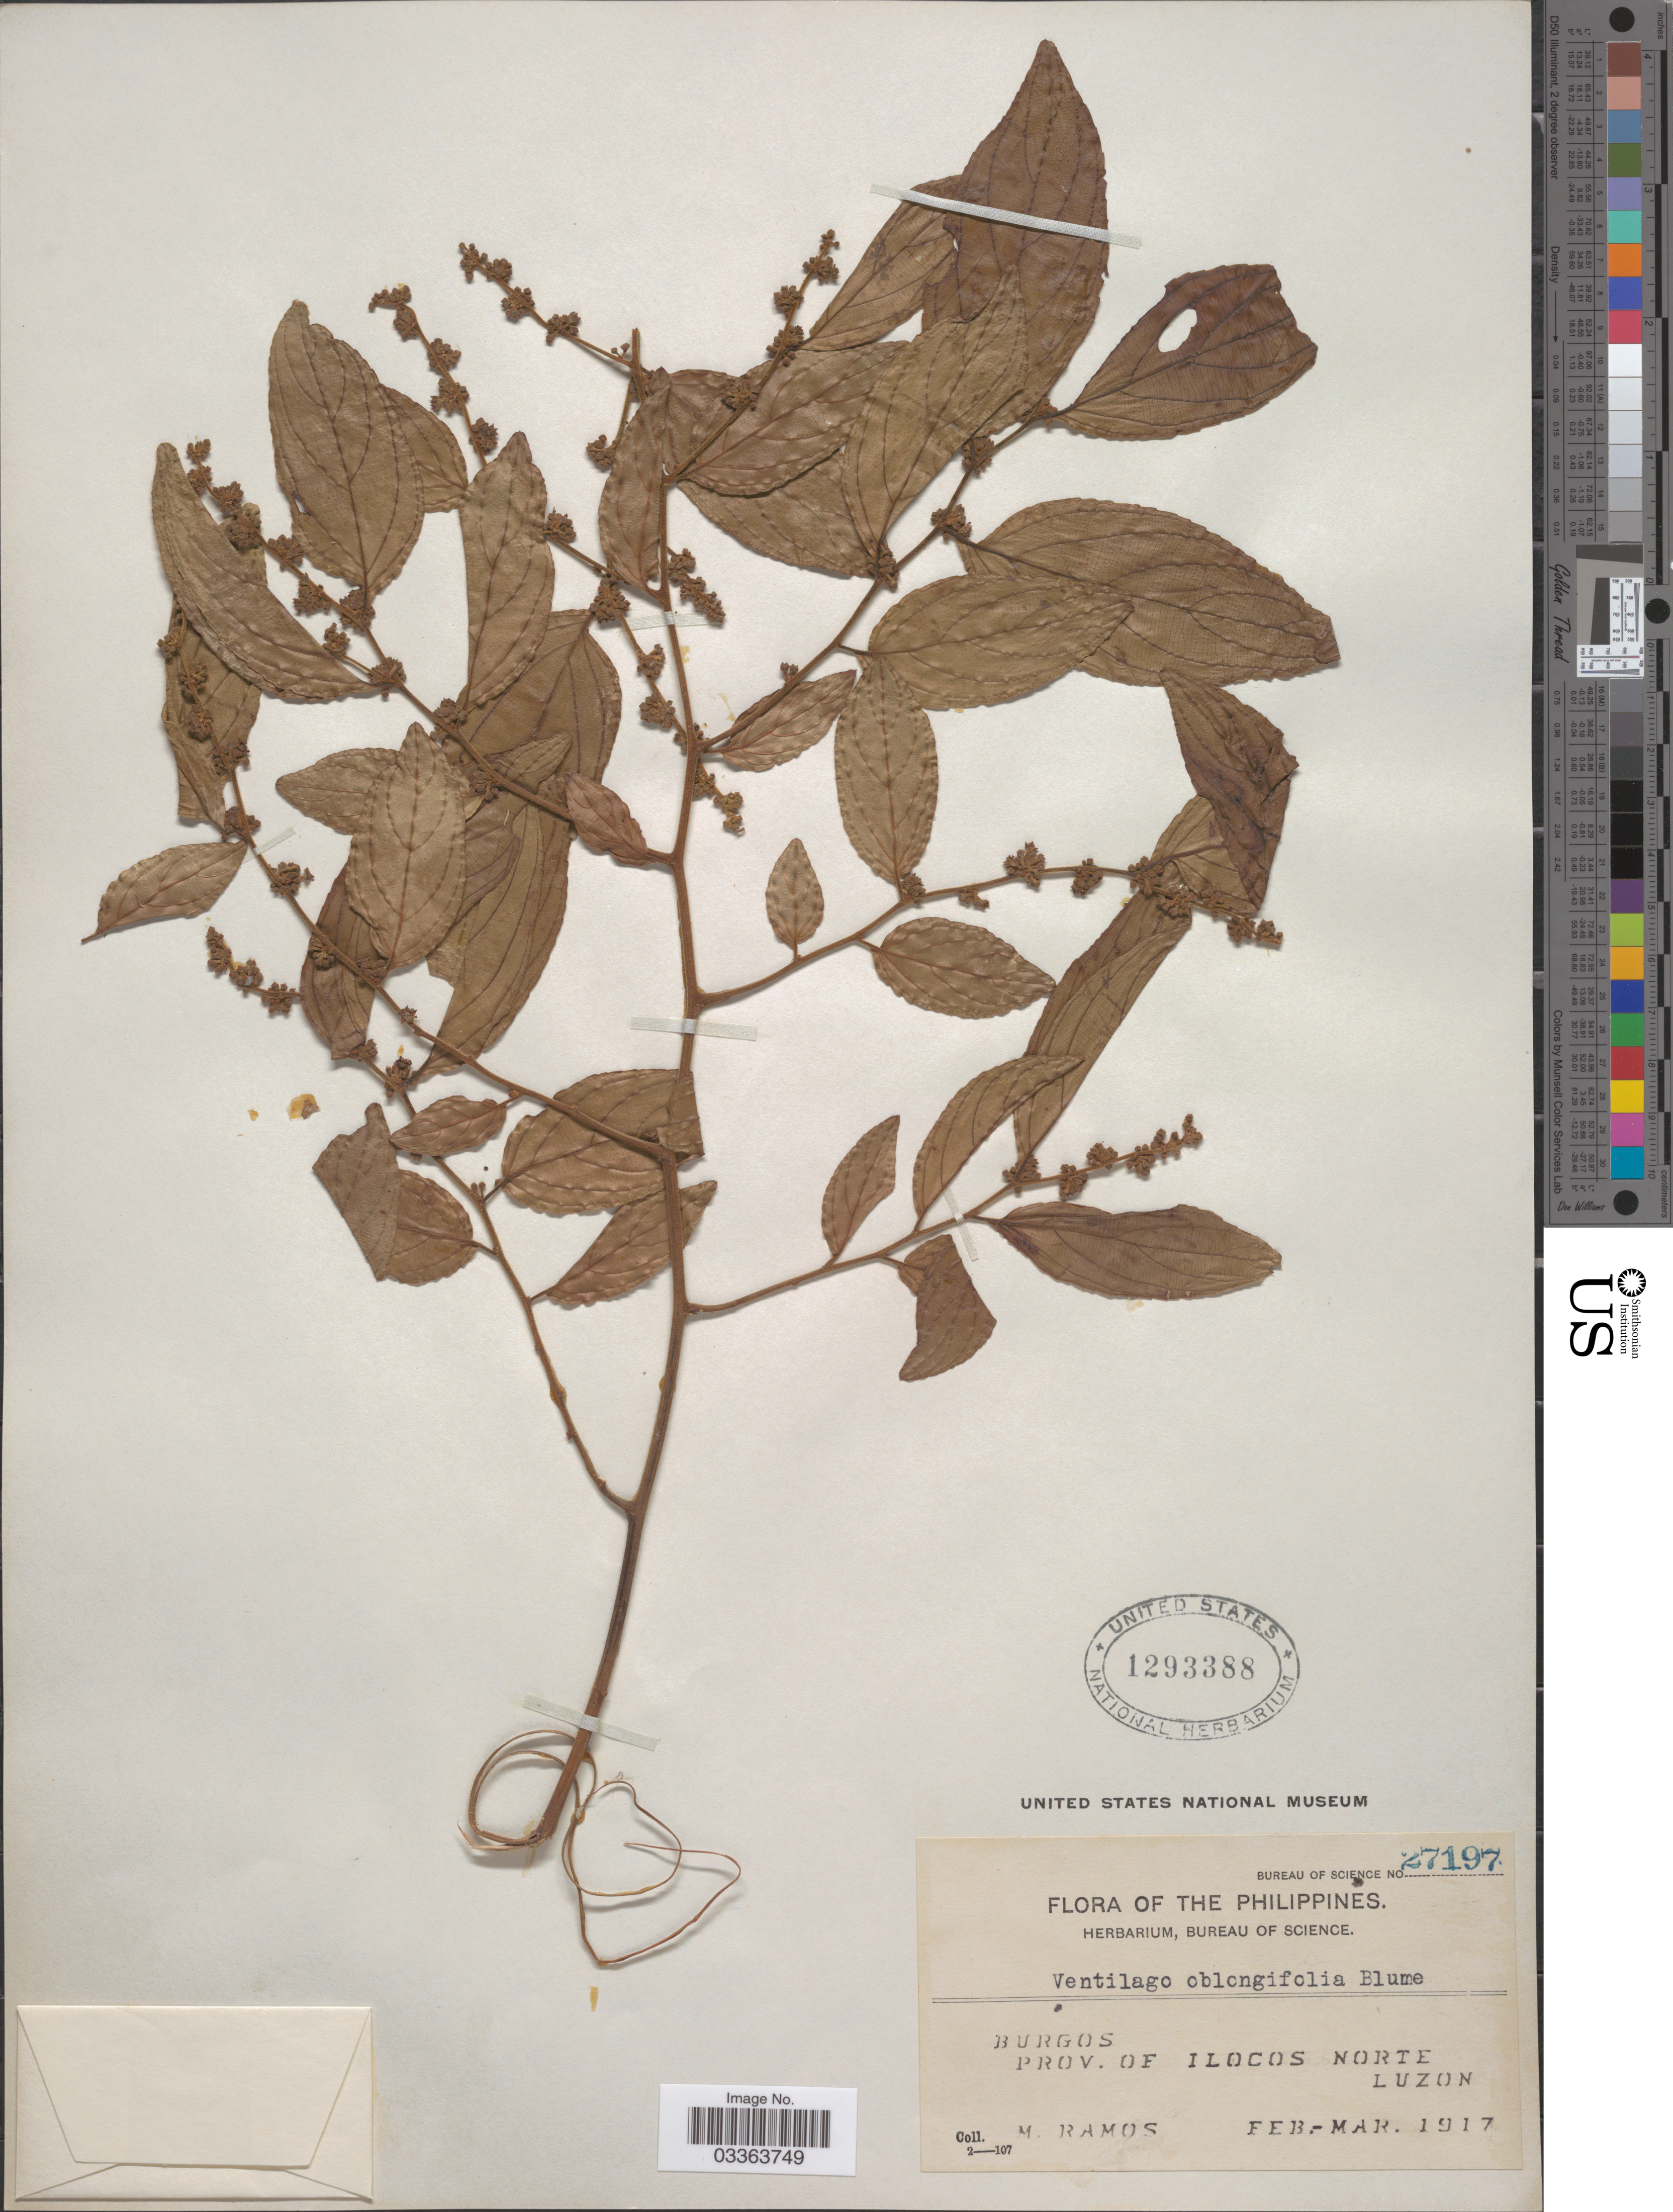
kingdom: Plantae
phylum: Tracheophyta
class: Magnoliopsida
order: Rosales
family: Rhamnaceae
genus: Ventilago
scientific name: Ventilago oblongifolia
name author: Blume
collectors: M. Ramos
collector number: Bureau of Science 27197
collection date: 1917-02/1917-03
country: Philippines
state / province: Ilocos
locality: Burgos. Prov. of Ilocos Norte. Luzon.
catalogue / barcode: US 1293388